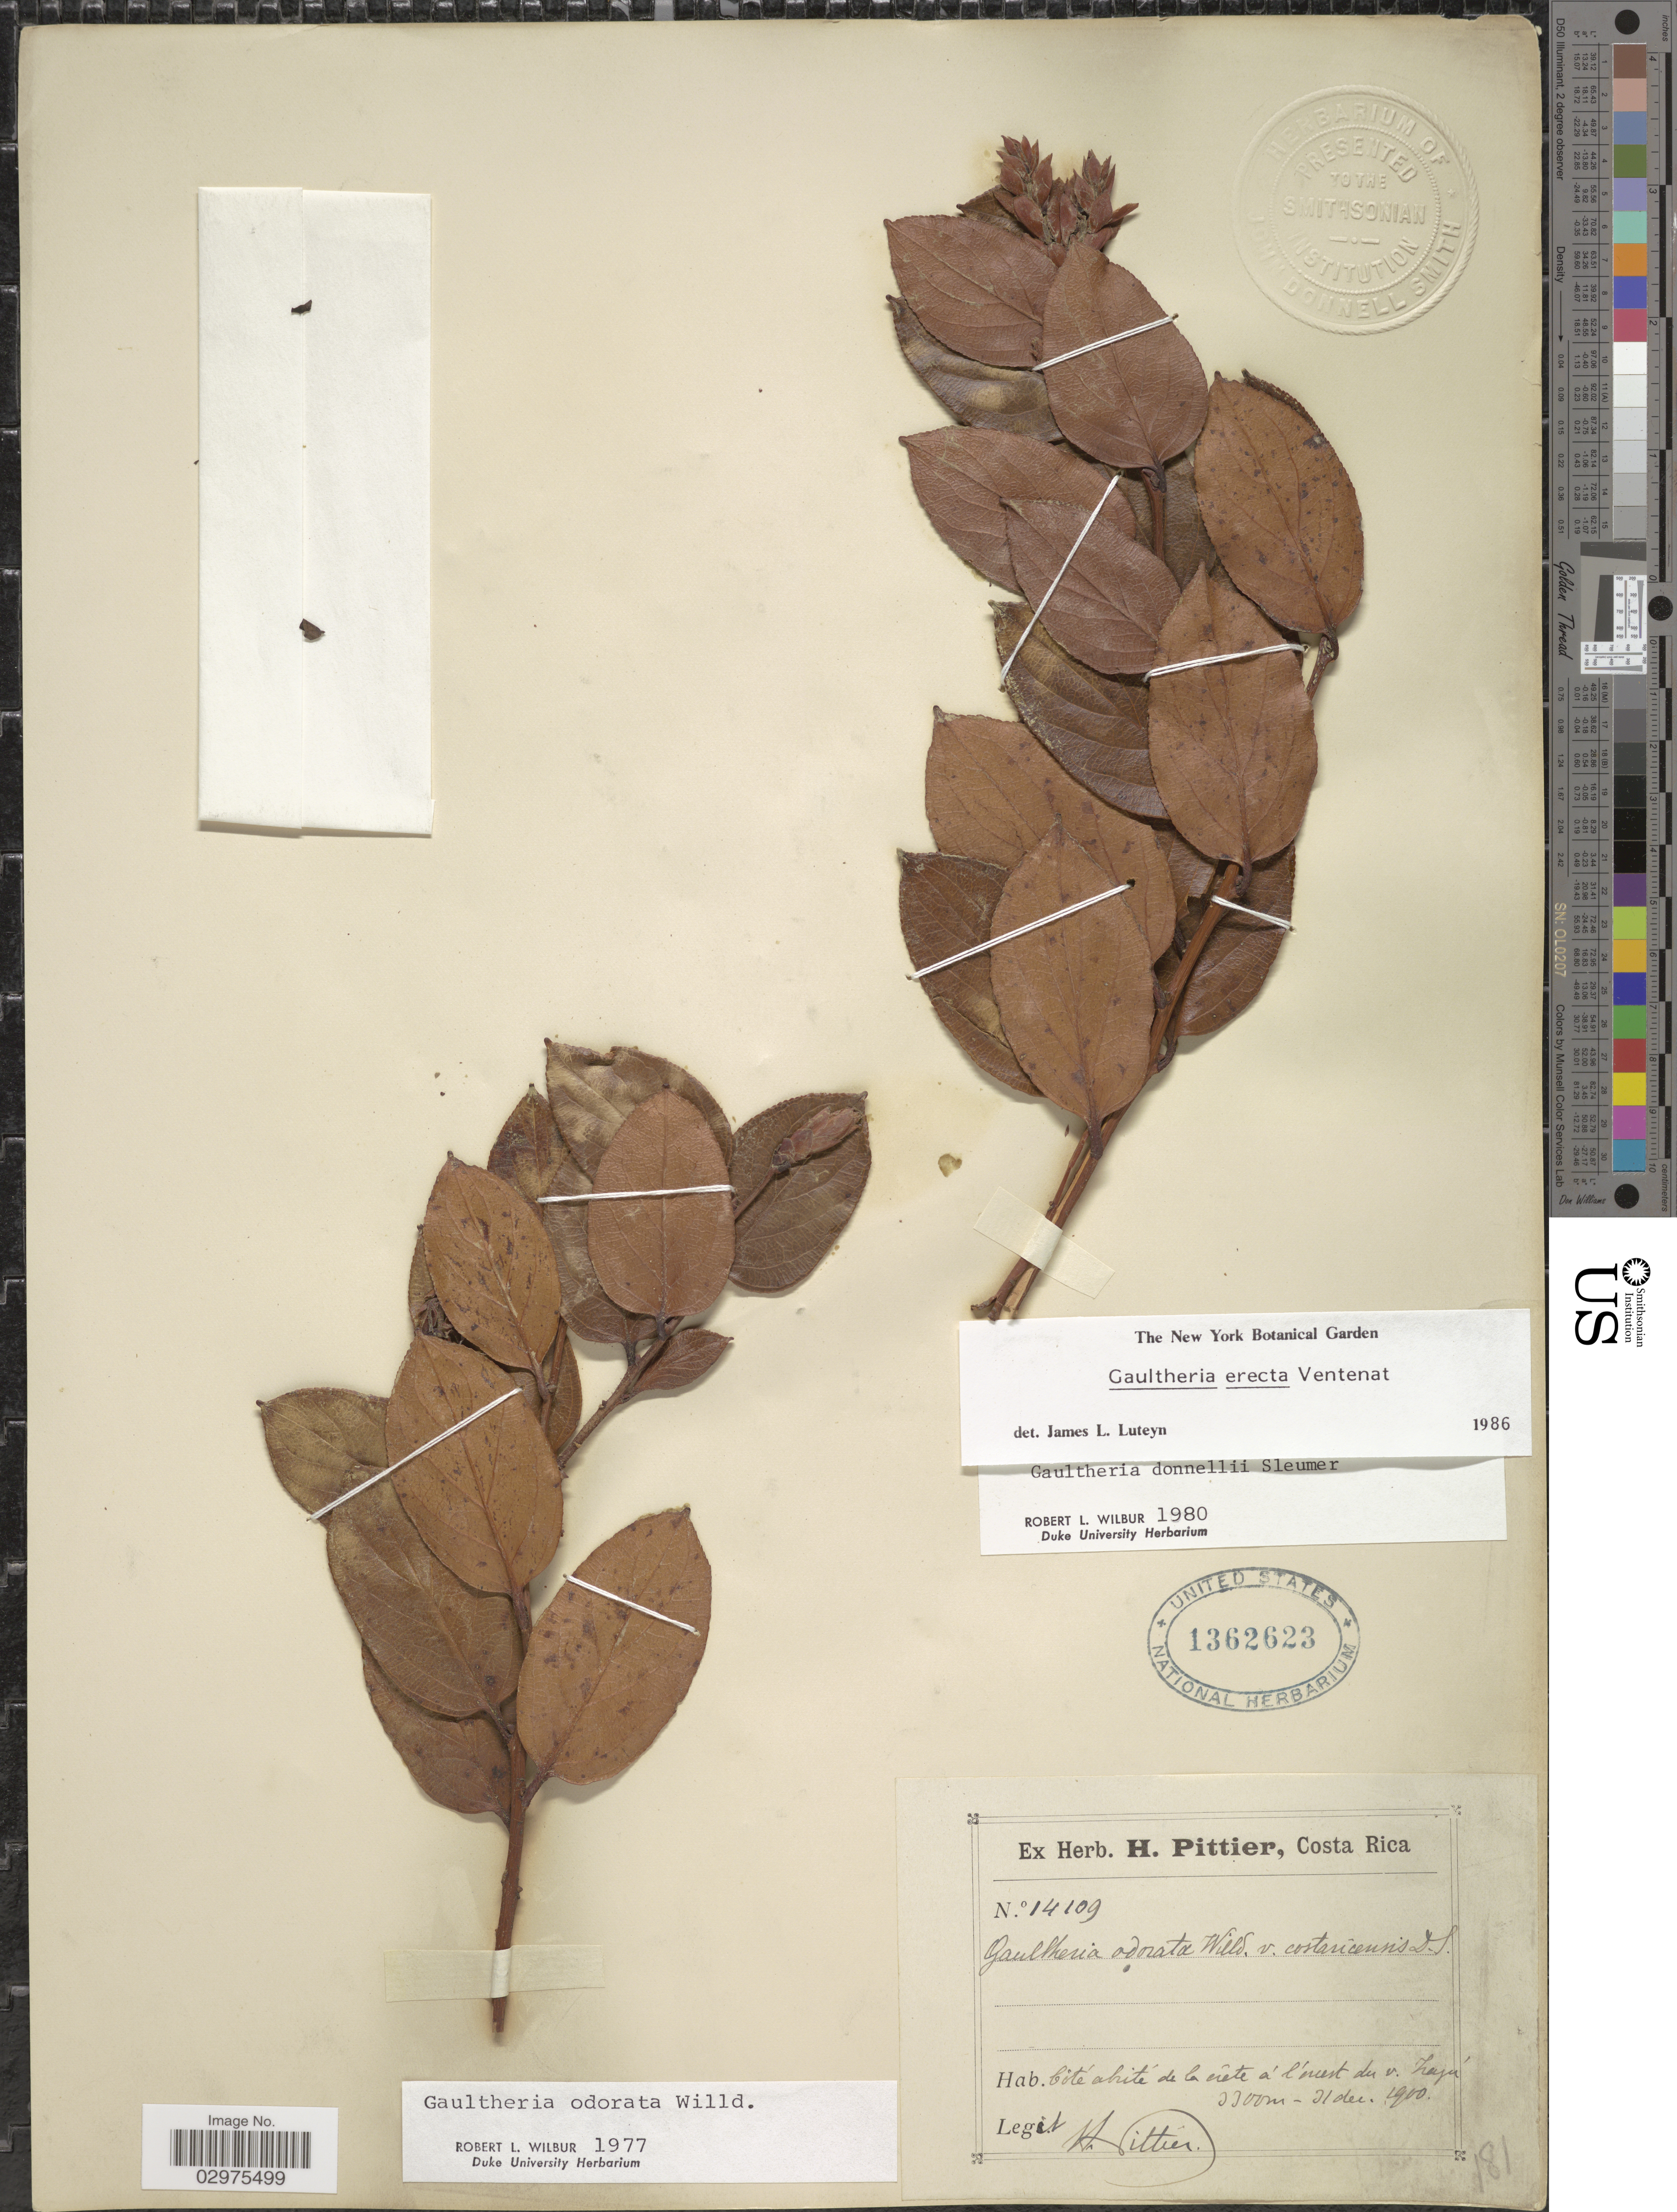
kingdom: Plantae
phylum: Tracheophyta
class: Magnoliopsida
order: Ericales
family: Ericaceae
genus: Gaultheria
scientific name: Gaultheria erecta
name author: Vent.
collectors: H. F. Pittier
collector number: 14109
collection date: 1900-12-31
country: Costa Rica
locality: Côte abrite de la crête á l'ouest du V. Irazú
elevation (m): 3300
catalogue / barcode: US 1362623